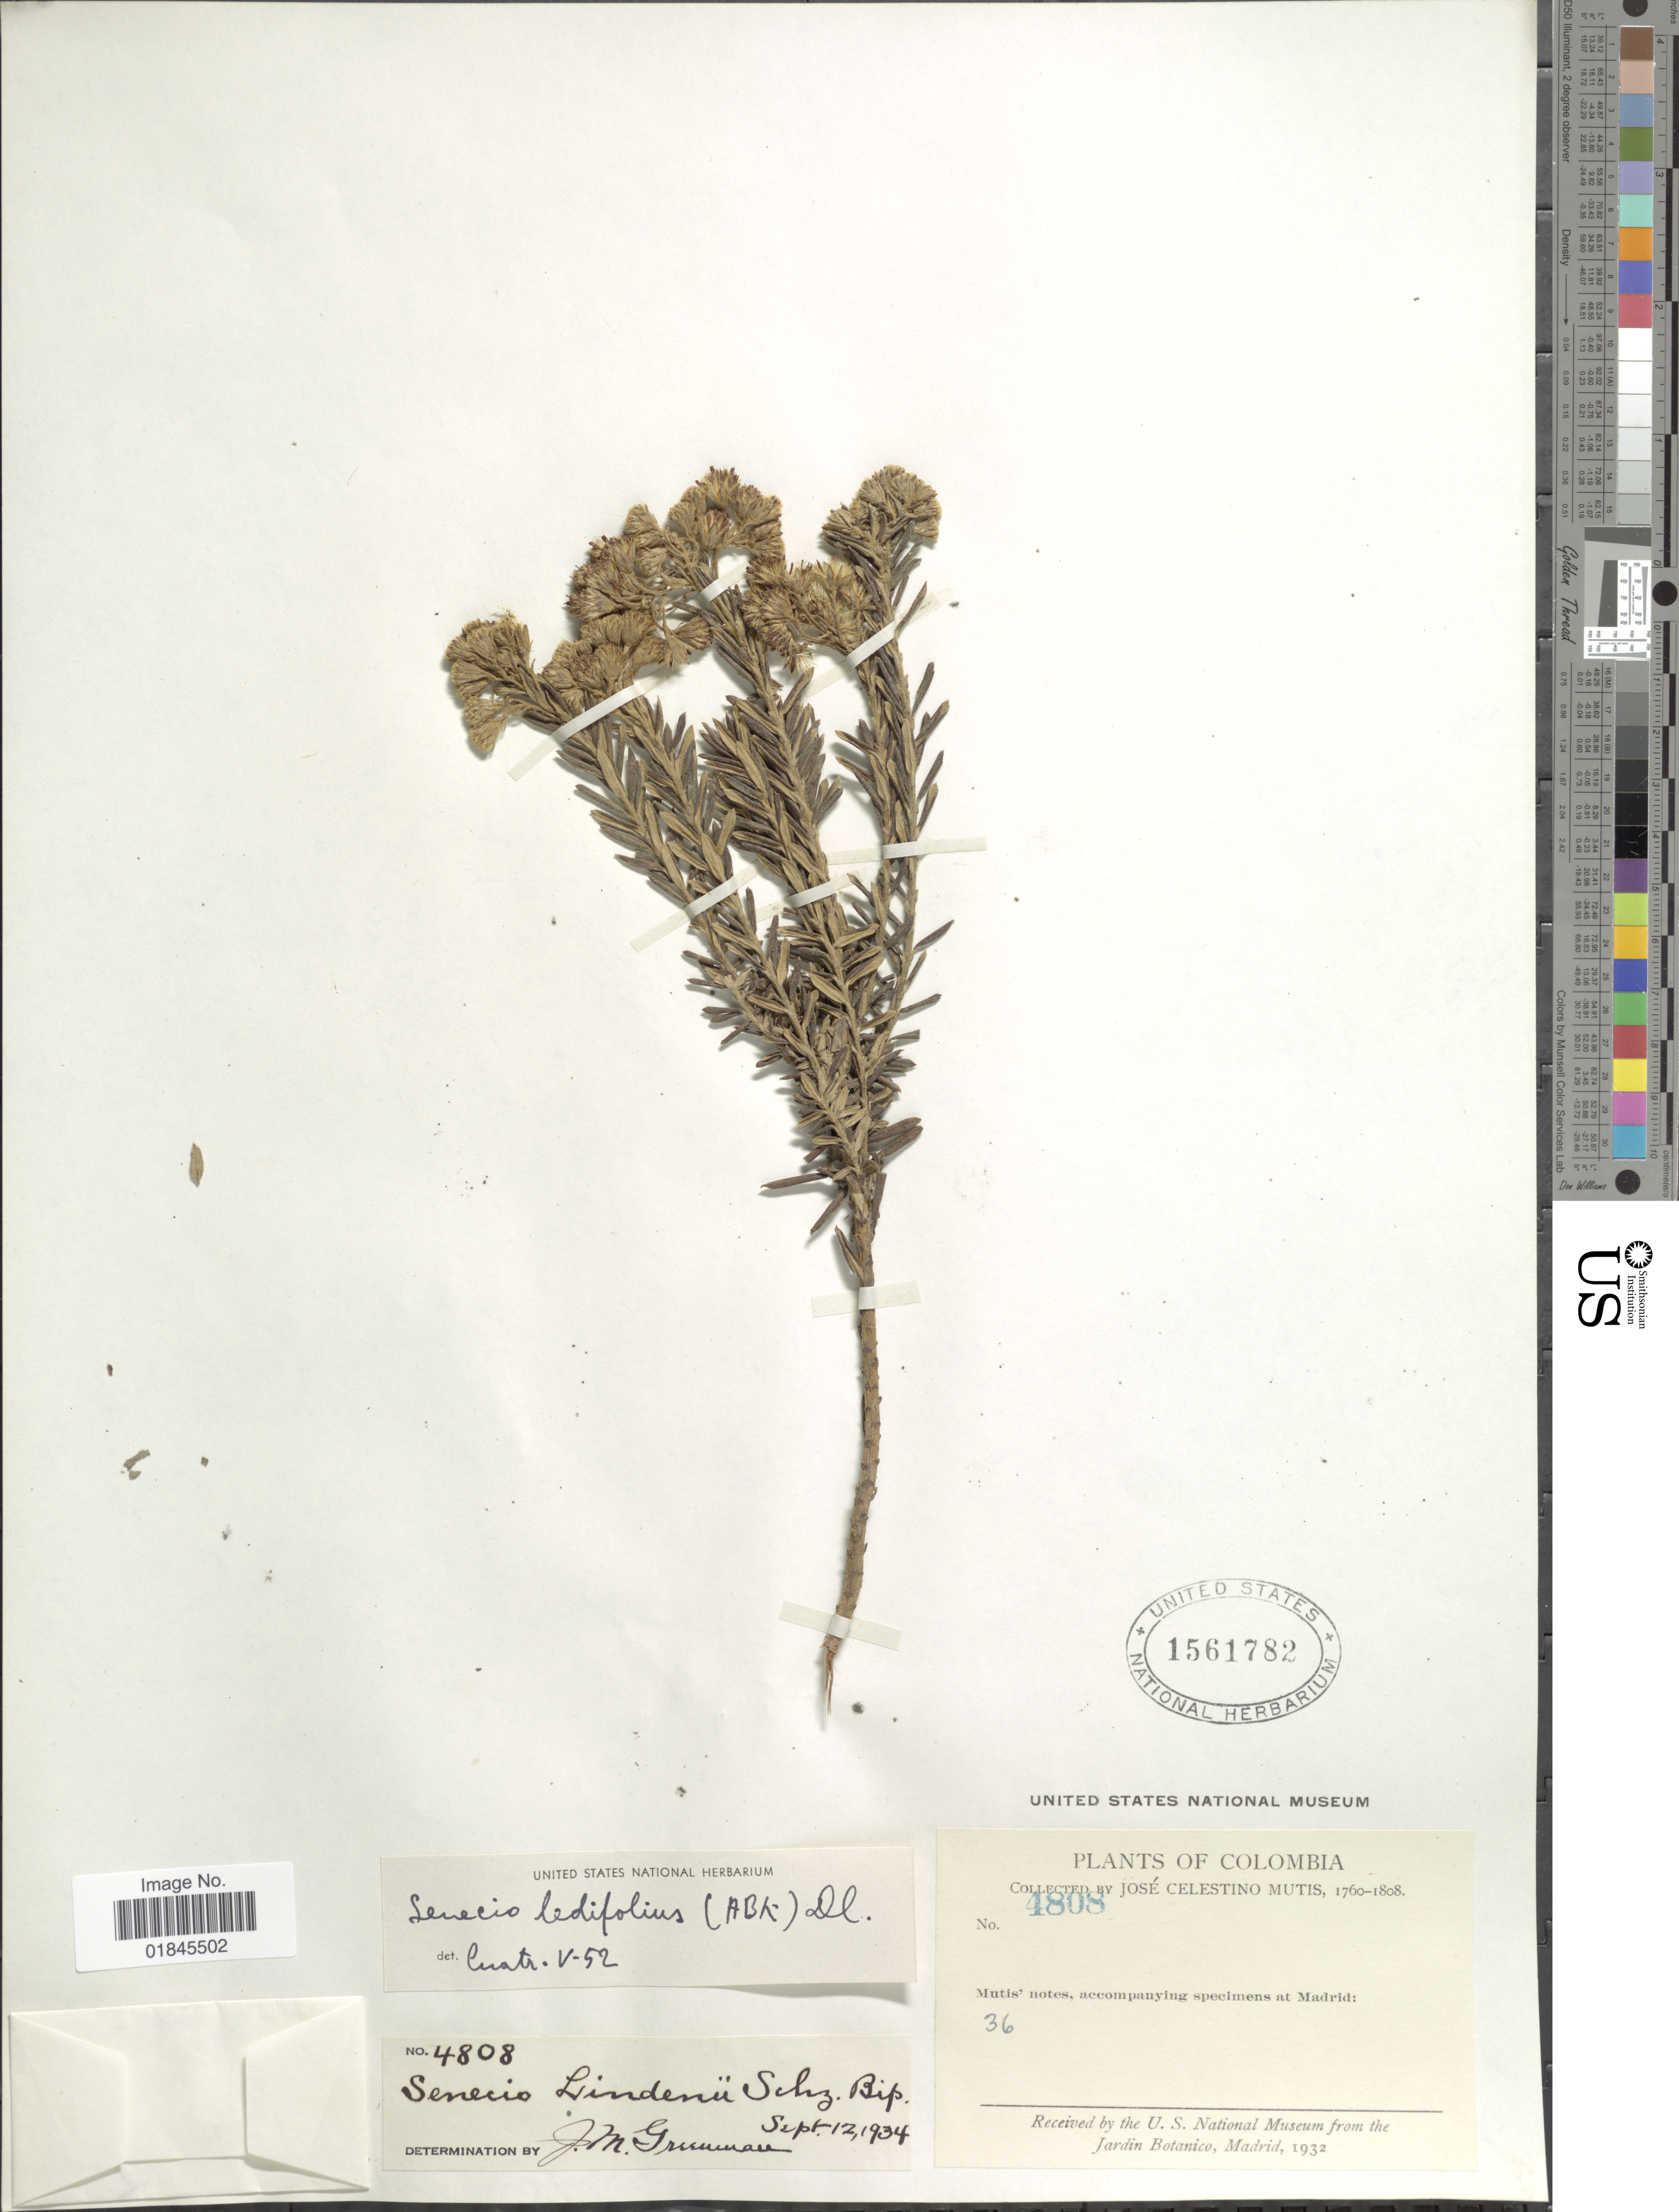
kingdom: Plantae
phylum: Tracheophyta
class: Magnoliopsida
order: Asterales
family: Asteraceae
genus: Pentacalia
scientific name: Pentacalia ledifolia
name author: (Kunth) Cuatrec.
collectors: J. C. B. Mutis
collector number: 4808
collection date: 1760/1808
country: Colombia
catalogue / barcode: US 1561782